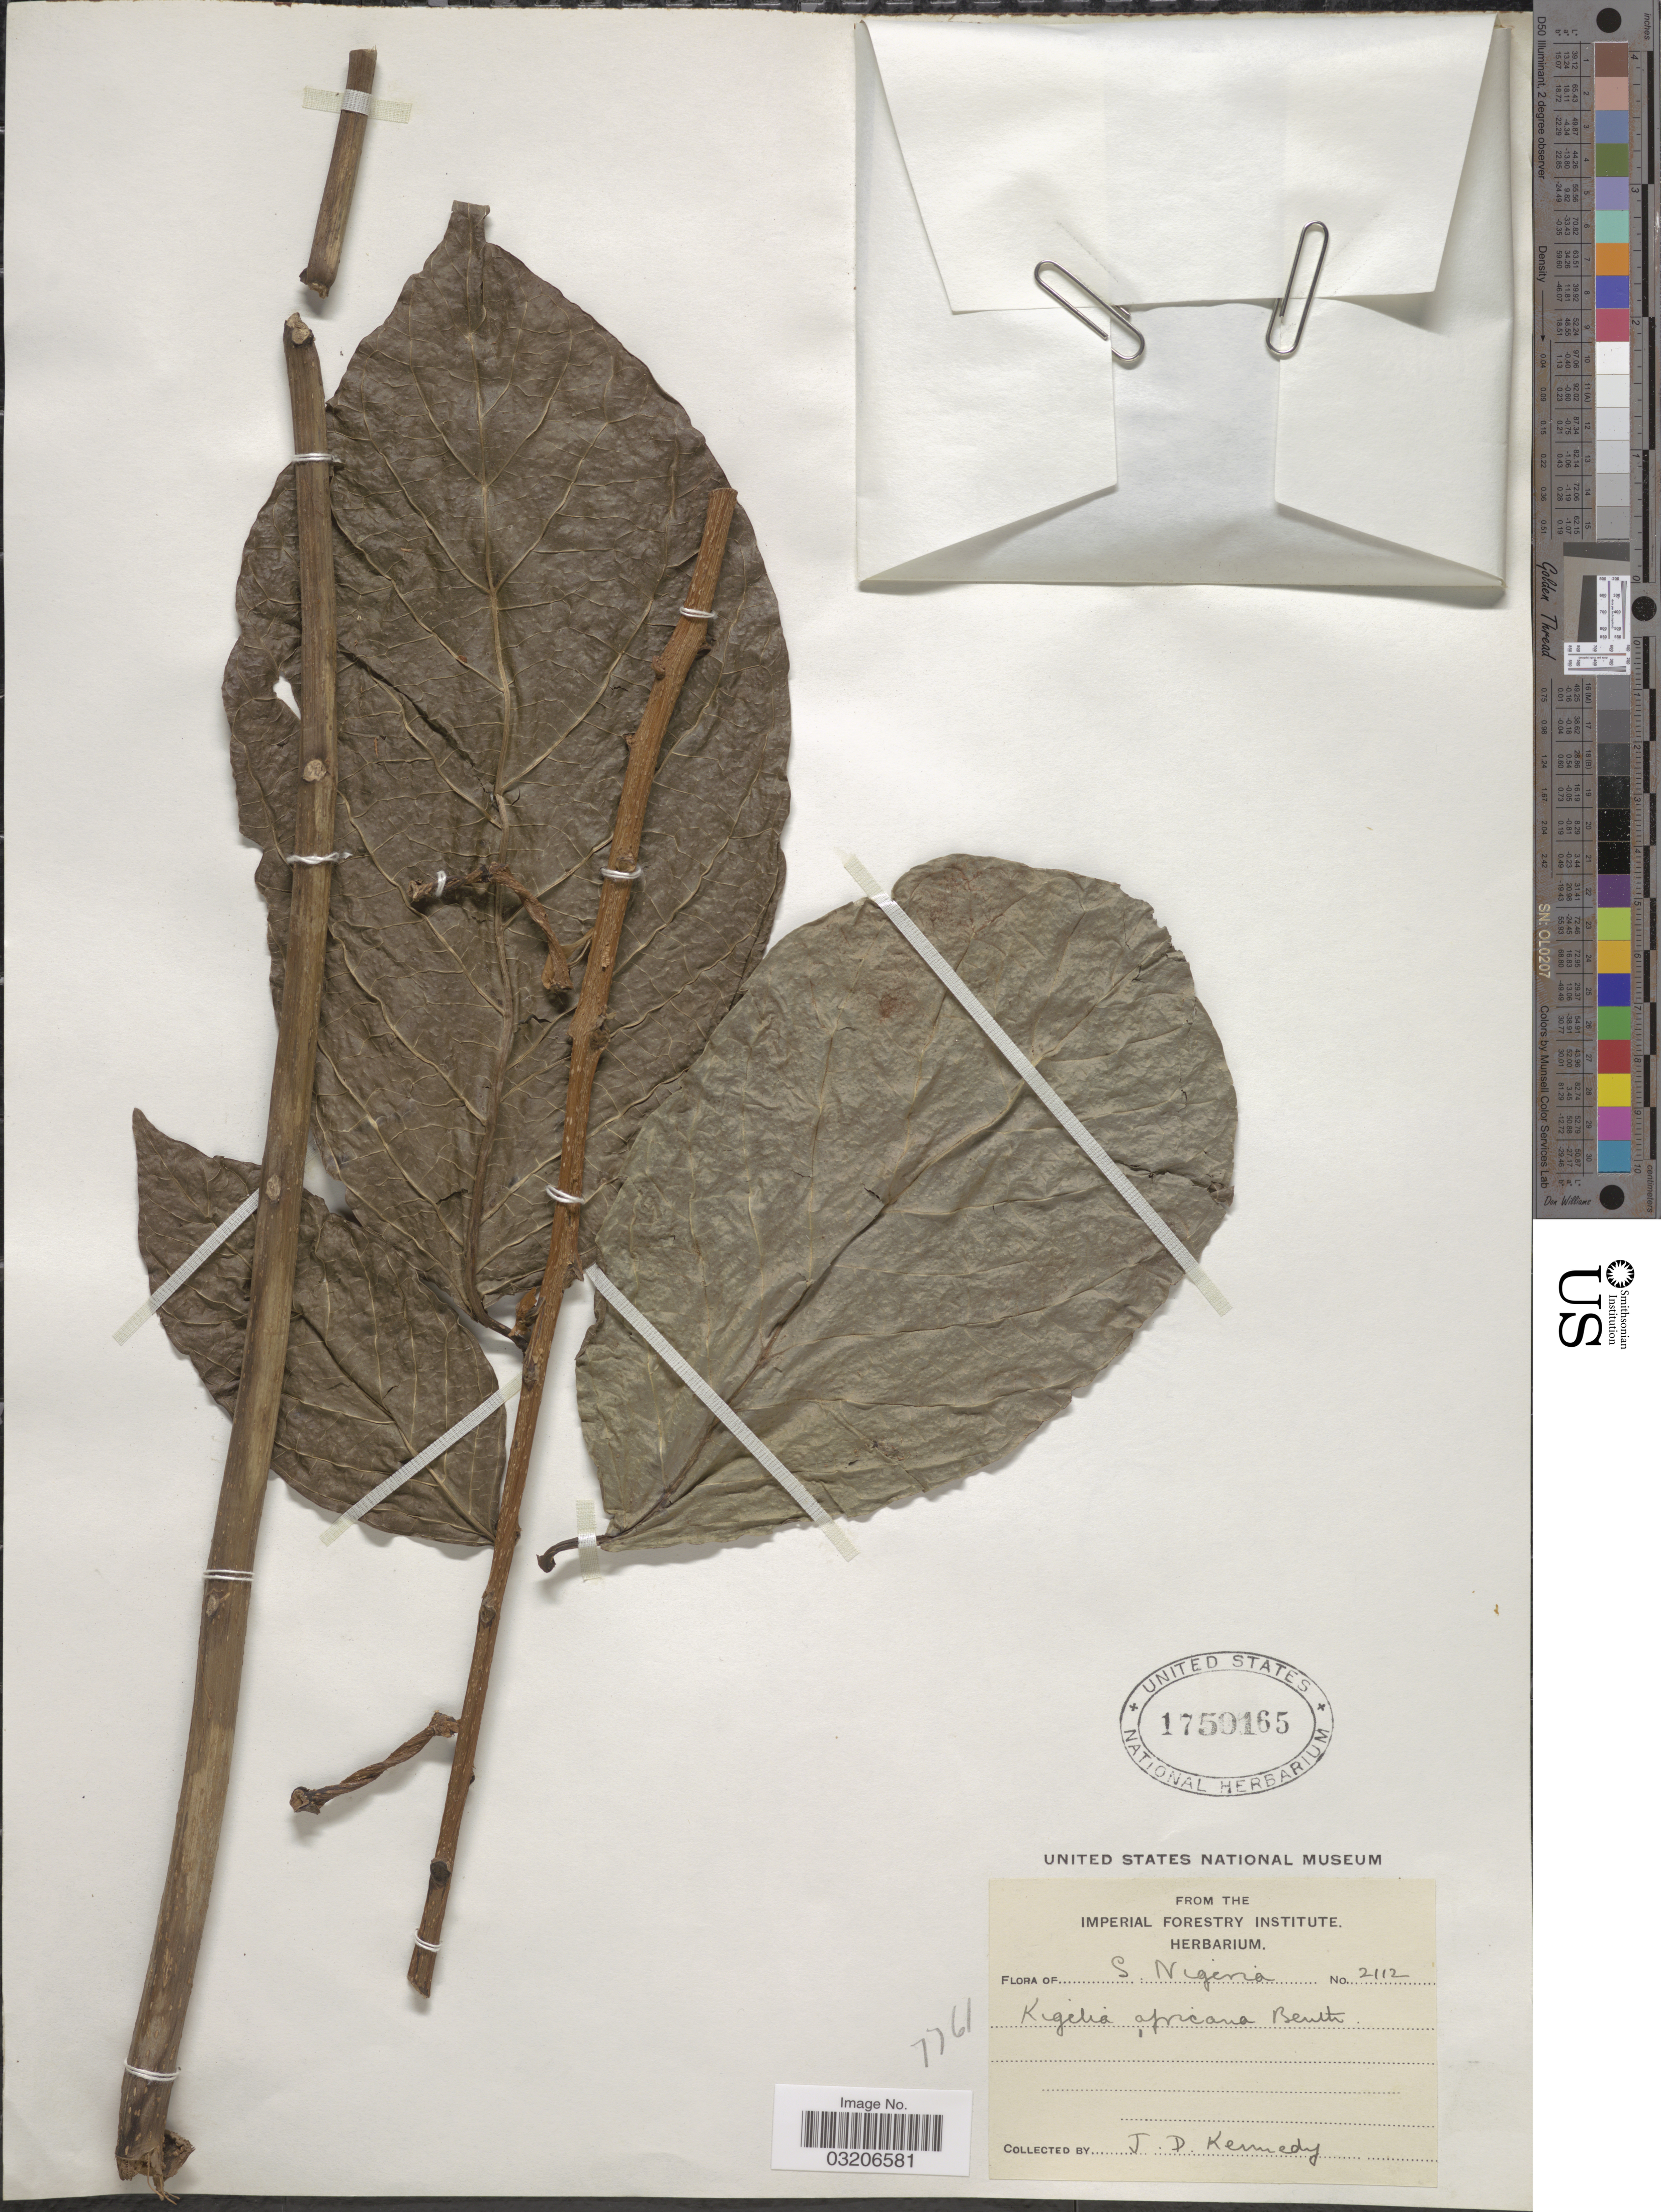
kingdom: Plantae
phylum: Tracheophyta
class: Magnoliopsida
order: Lamiales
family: Bignoniaceae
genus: Kigelia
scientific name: Kigelia sp.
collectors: J. D. Kennedy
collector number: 2112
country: Nigeria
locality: S. Nigeria.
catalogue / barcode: US 1750165